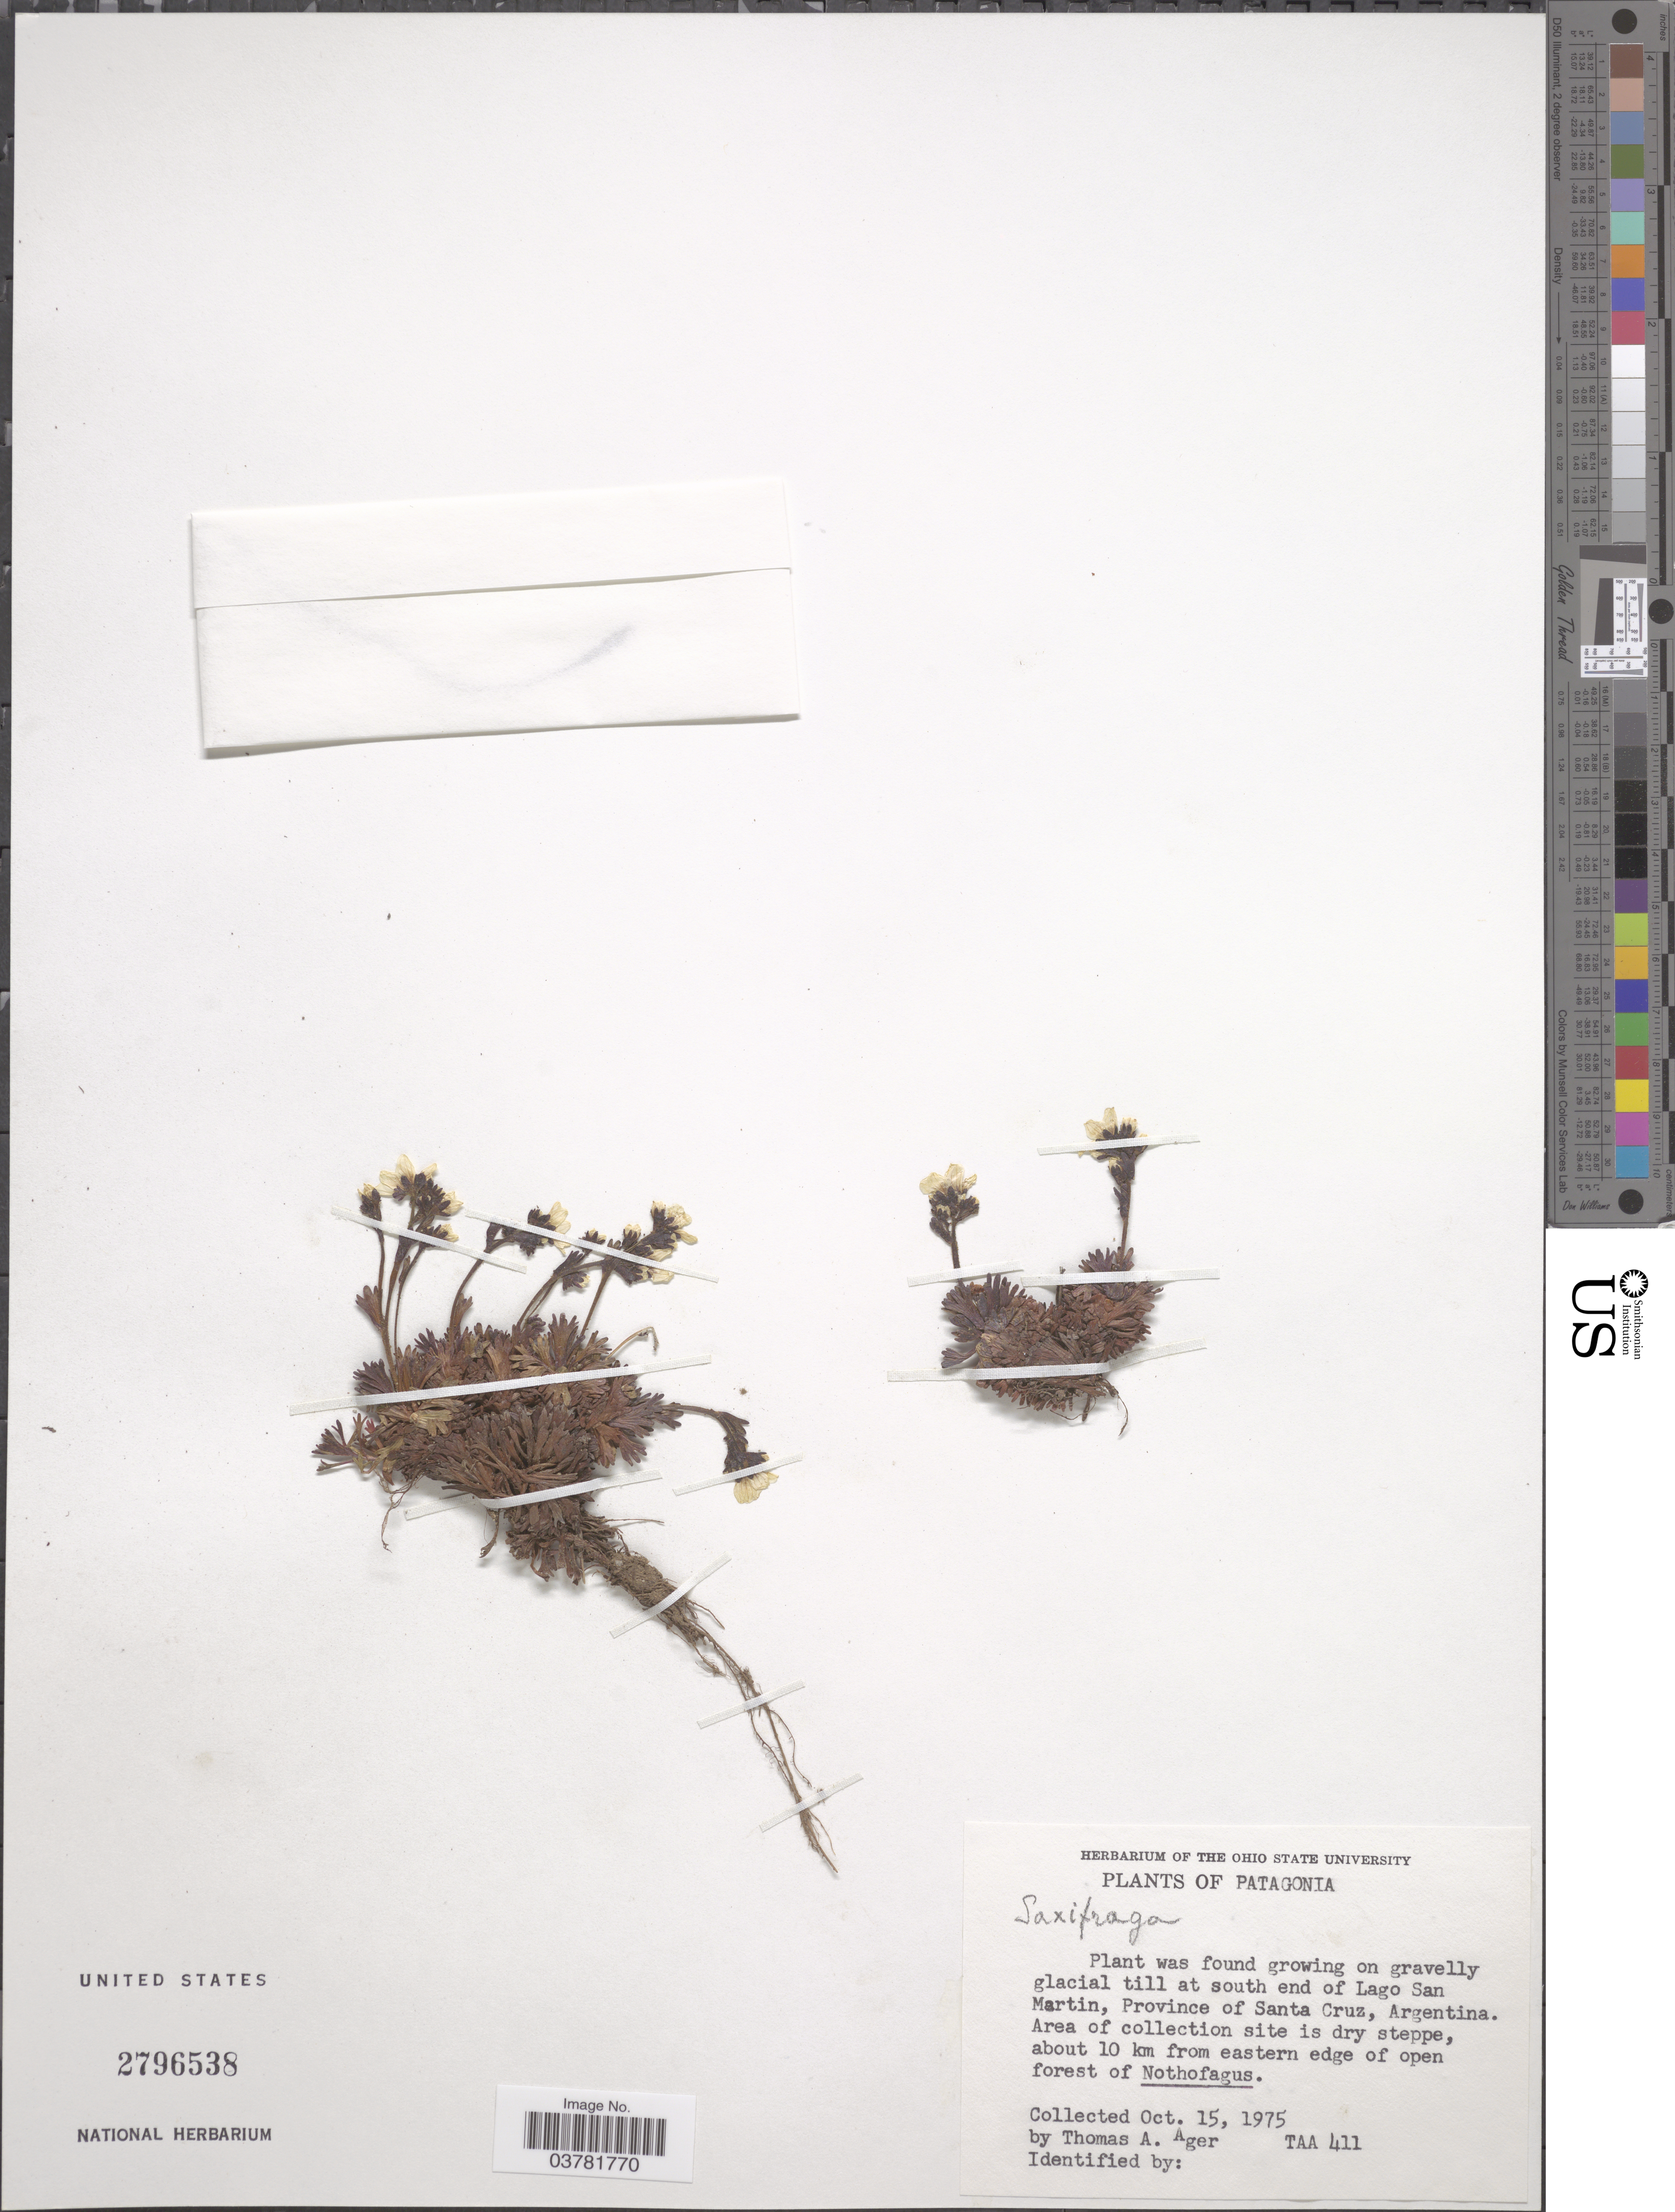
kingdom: Plantae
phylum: Tracheophyta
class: Magnoliopsida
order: Saxifragales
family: Saxifragaceae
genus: Saxifraga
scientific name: Saxifraga sp.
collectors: T. A. Ager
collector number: TAA 411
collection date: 1975-10-15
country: Argentina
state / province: Santa Cruz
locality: Patagonia. At south end of Lago San Martin, Province of Santa Cruz. About 10 km from eastern edge of open forest of Nothofagus.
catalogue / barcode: US 2796538